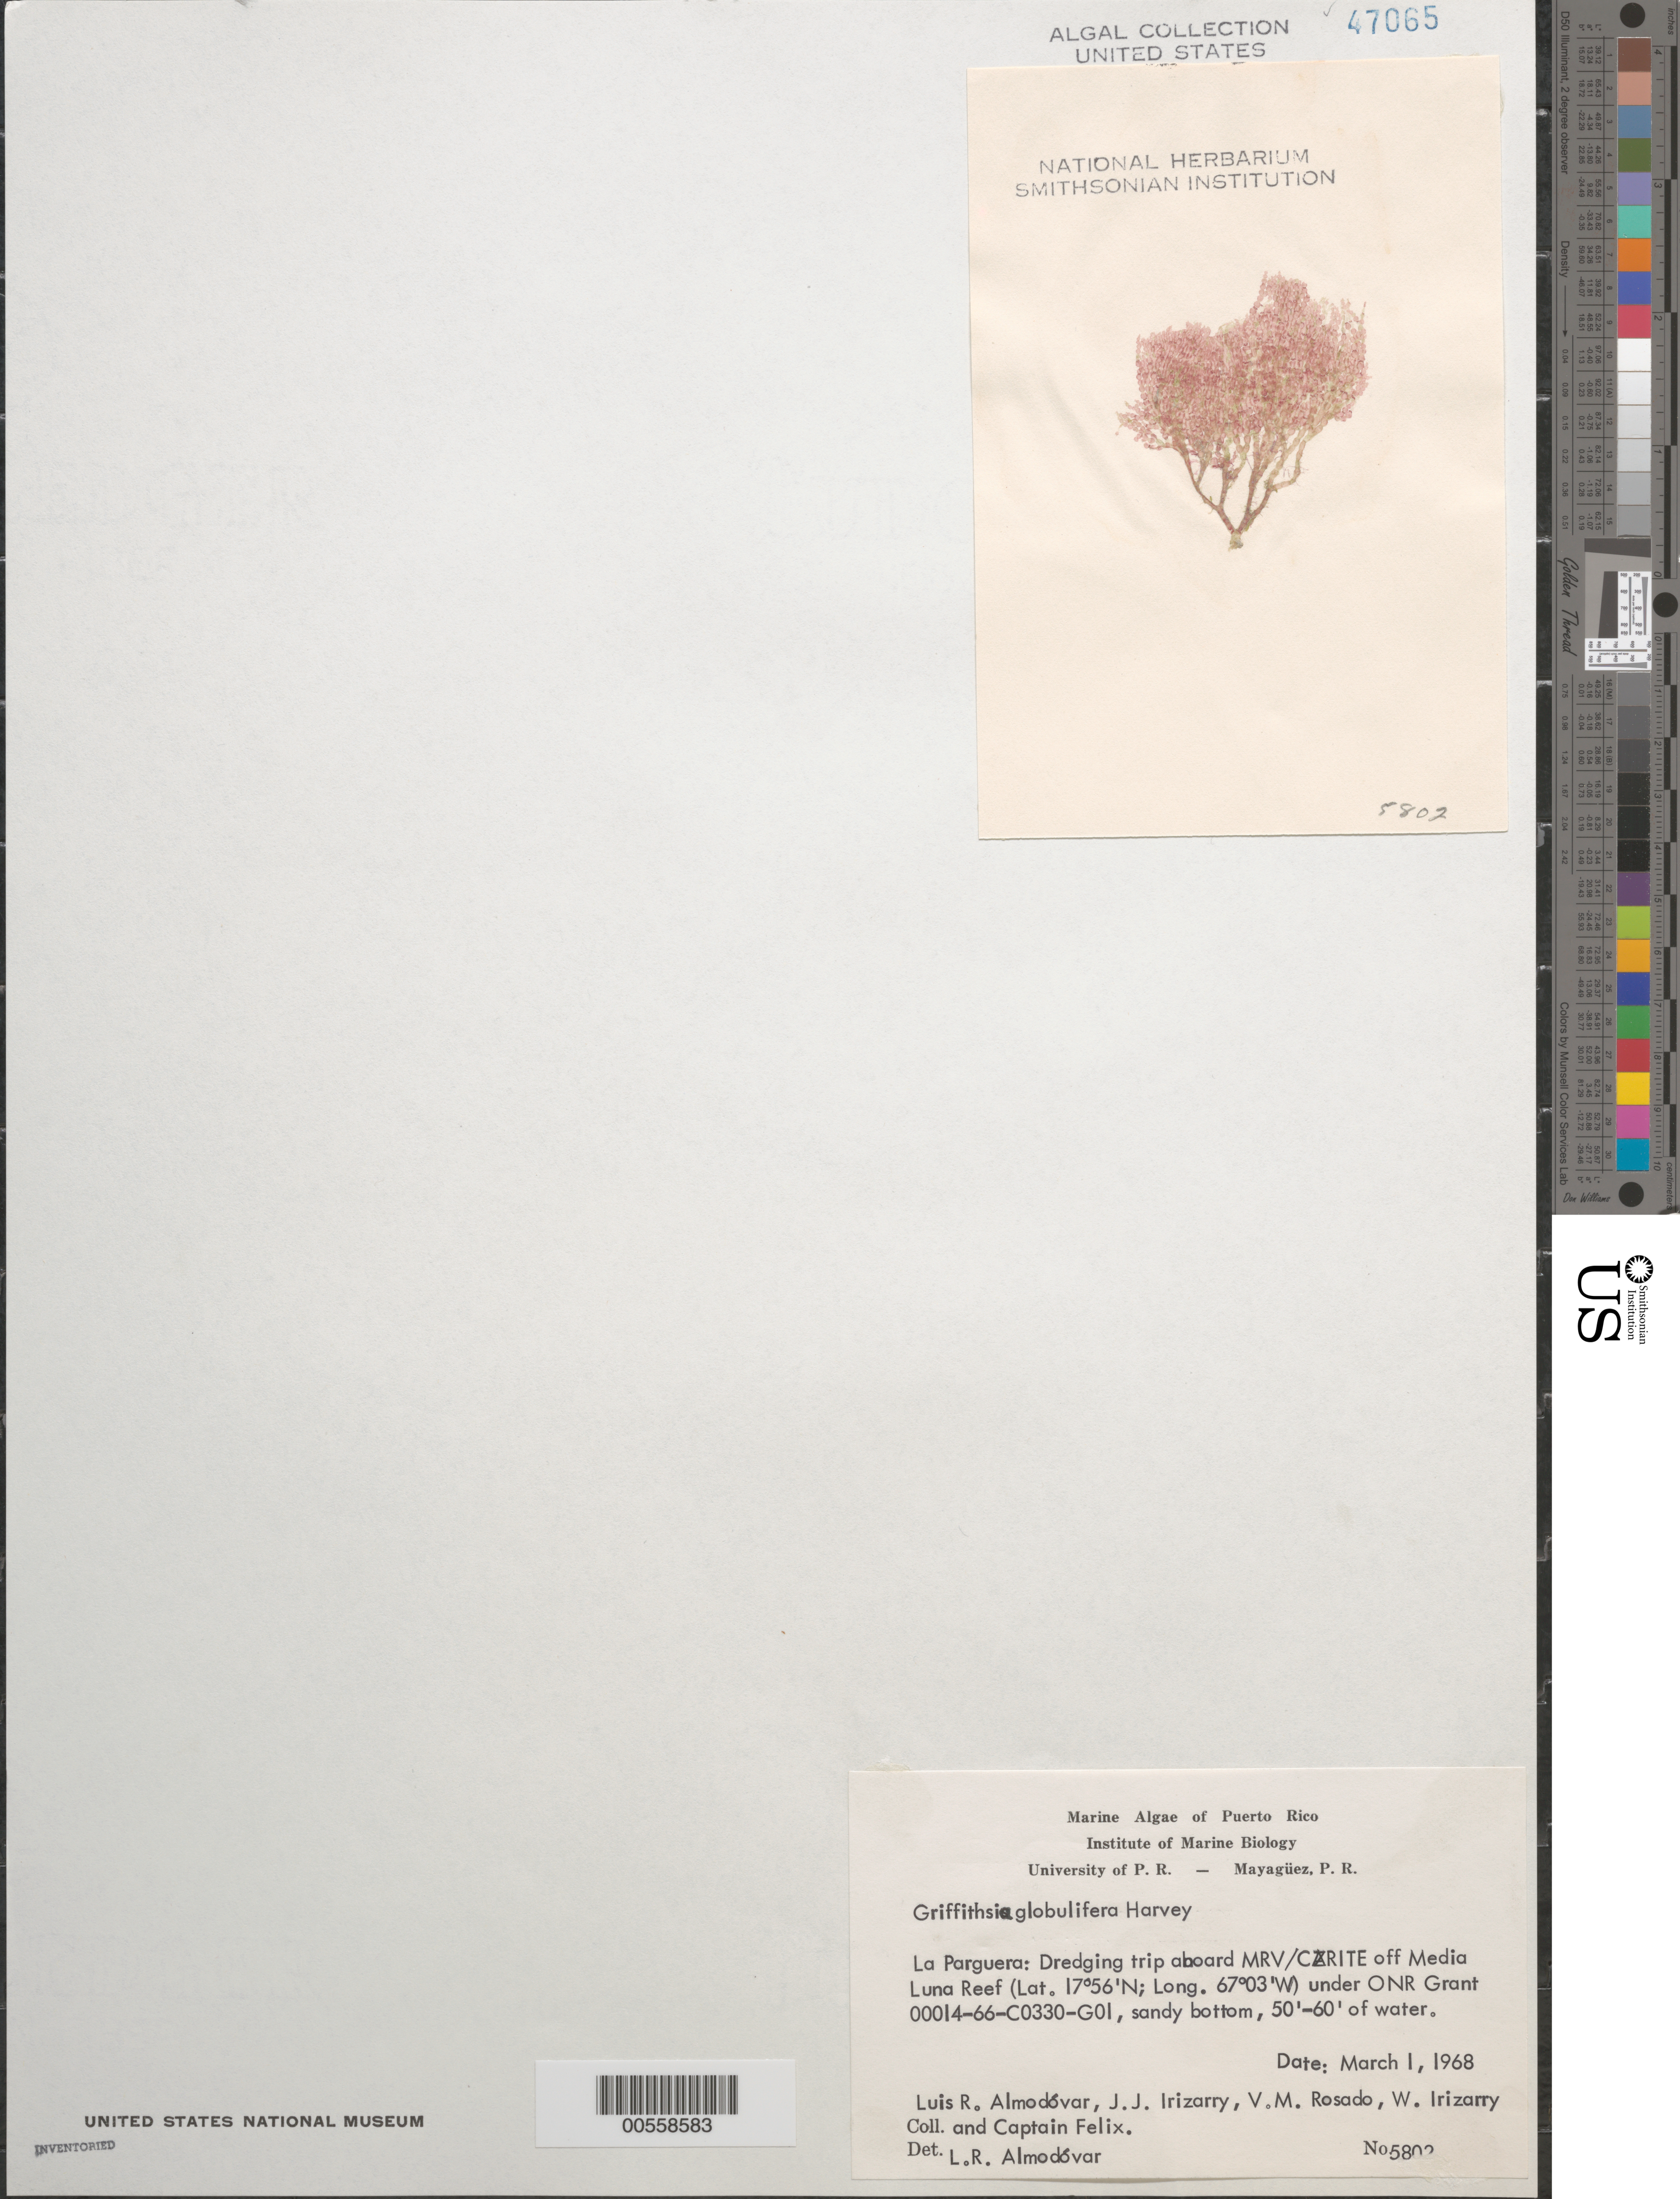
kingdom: Plantae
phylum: Rhodophyta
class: Florideophyceae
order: Ceramiales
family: Wrangeliaceae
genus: Griffithsia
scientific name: Griffithsia globulifera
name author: Harv. ex Kütz.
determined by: Almodovar, L. R.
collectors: L. Almodovar, J. Irizarry, V. Rosado, W. Irizarry & C. Felix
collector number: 5802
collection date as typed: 01 Mar 1968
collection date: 1968-03-01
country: Puerto Rico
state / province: Lajas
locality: La Parguera, off Media Luna Reef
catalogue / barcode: US 47065